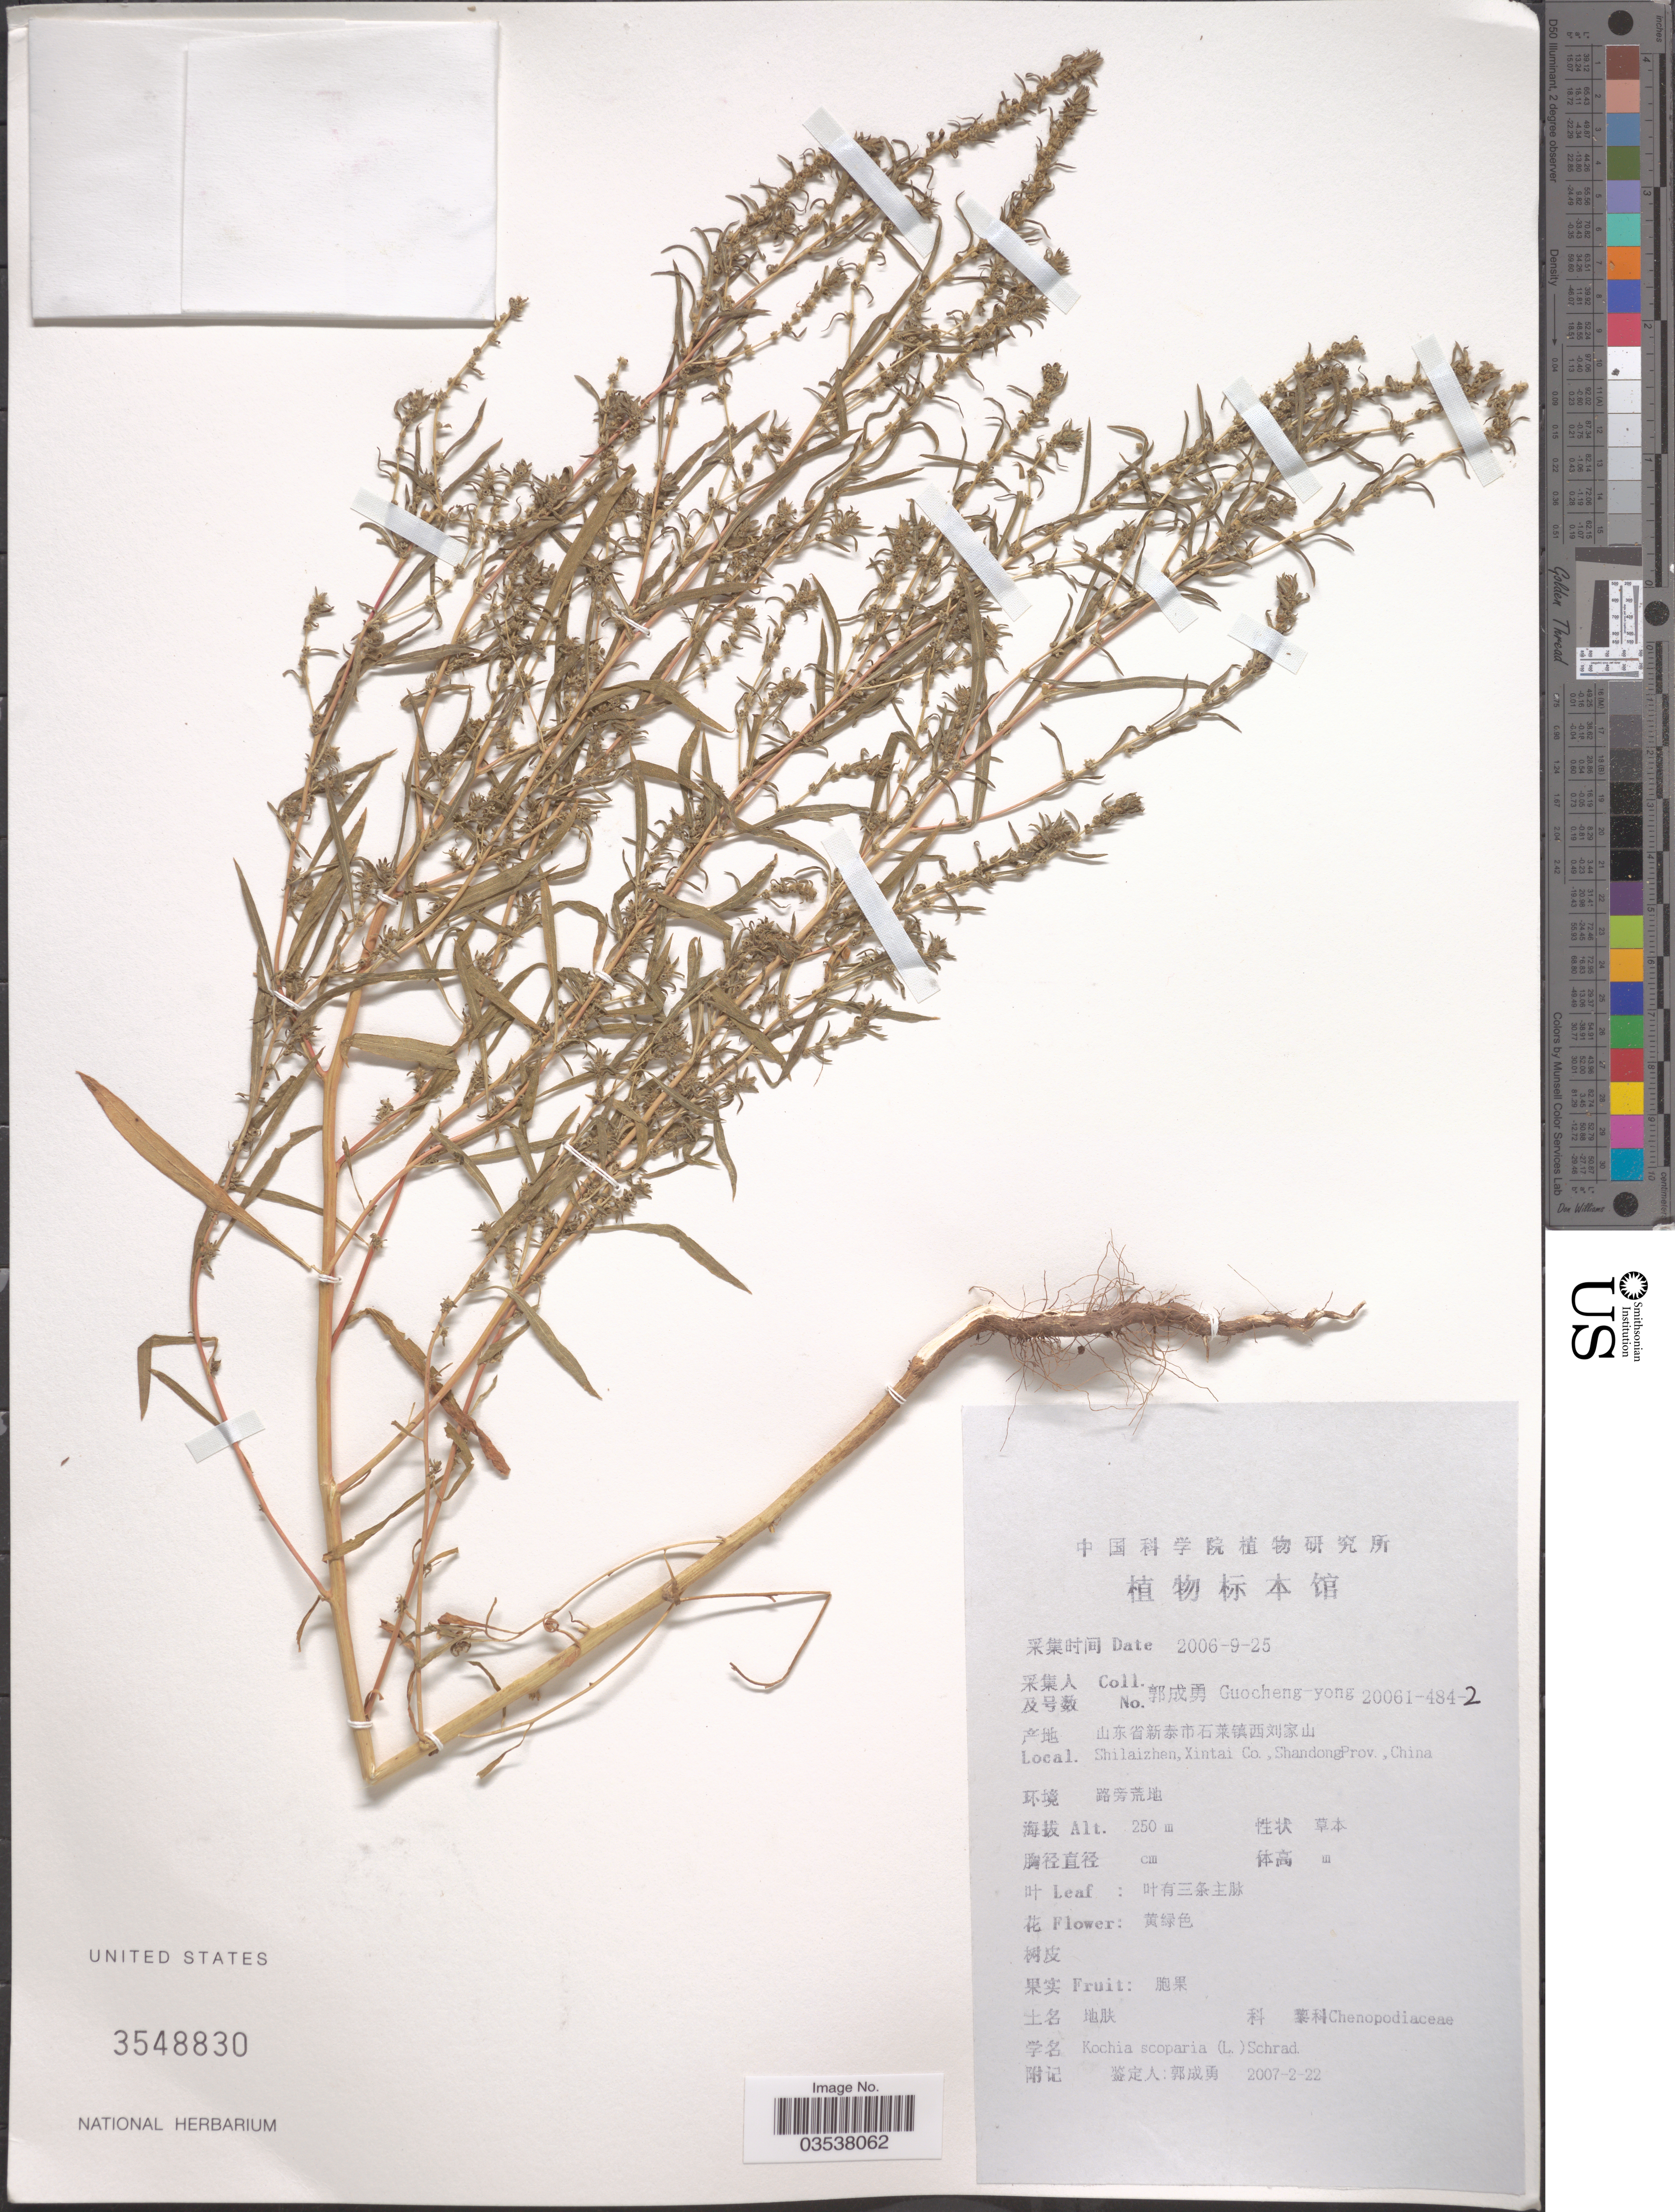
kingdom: Plantae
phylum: Tracheophyta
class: Magnoliopsida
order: Caryophyllales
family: Amaranthaceae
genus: Salsola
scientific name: Salsola collina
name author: Pall.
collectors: Guo cheng-yong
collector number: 20061-484-2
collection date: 2006-09-25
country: China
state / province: Shandong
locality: Shilaizhen, Xintai Co., Shandong Prov.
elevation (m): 250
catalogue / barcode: US 3548830